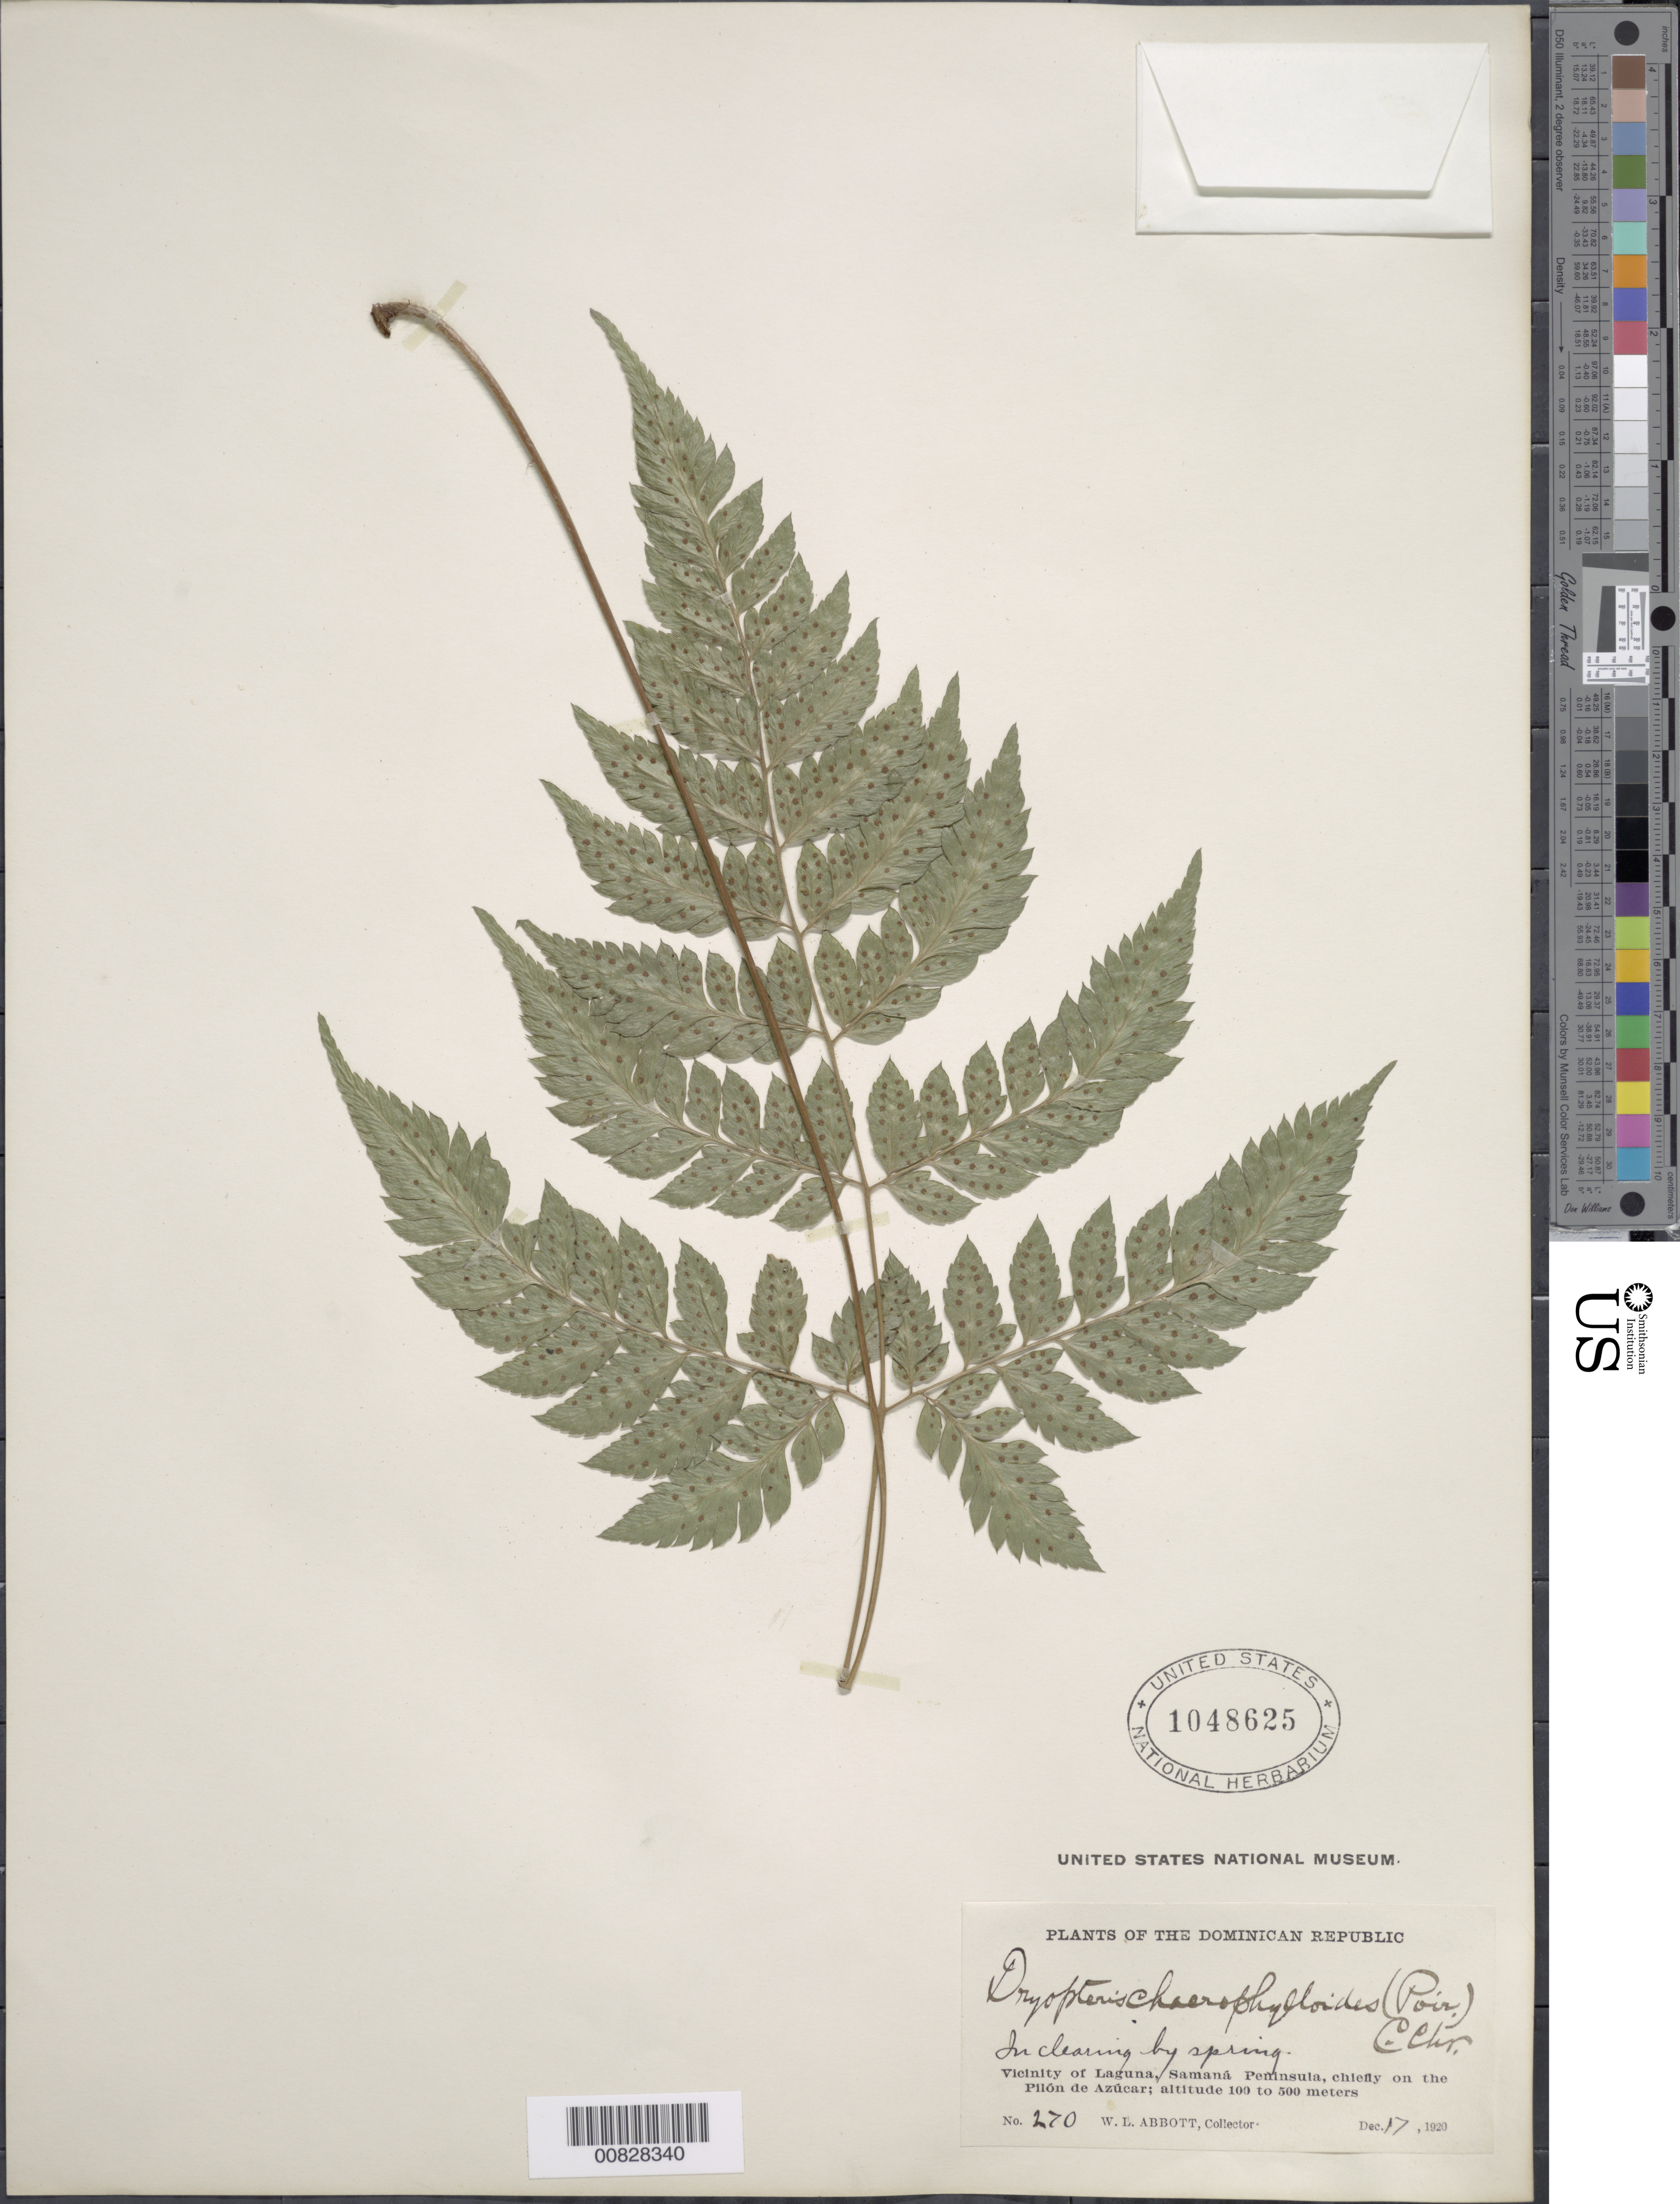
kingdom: Plantae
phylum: Tracheophyta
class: Polypodiopsida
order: Polypodiales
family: Dryopteridaceae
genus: Polystichopsis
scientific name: Polystichopsis chaerophylloides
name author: (Poir.) C.V. Morton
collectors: W. L. Abbott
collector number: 270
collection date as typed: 17 Dec 1920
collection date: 1920-12-17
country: Dominican Republic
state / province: Samana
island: Hispaniola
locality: Laguna vicinity, Samaná Peninsula, chiefly on the Pilón de Azúcar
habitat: Clearing by spring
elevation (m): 100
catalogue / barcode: US 1048625